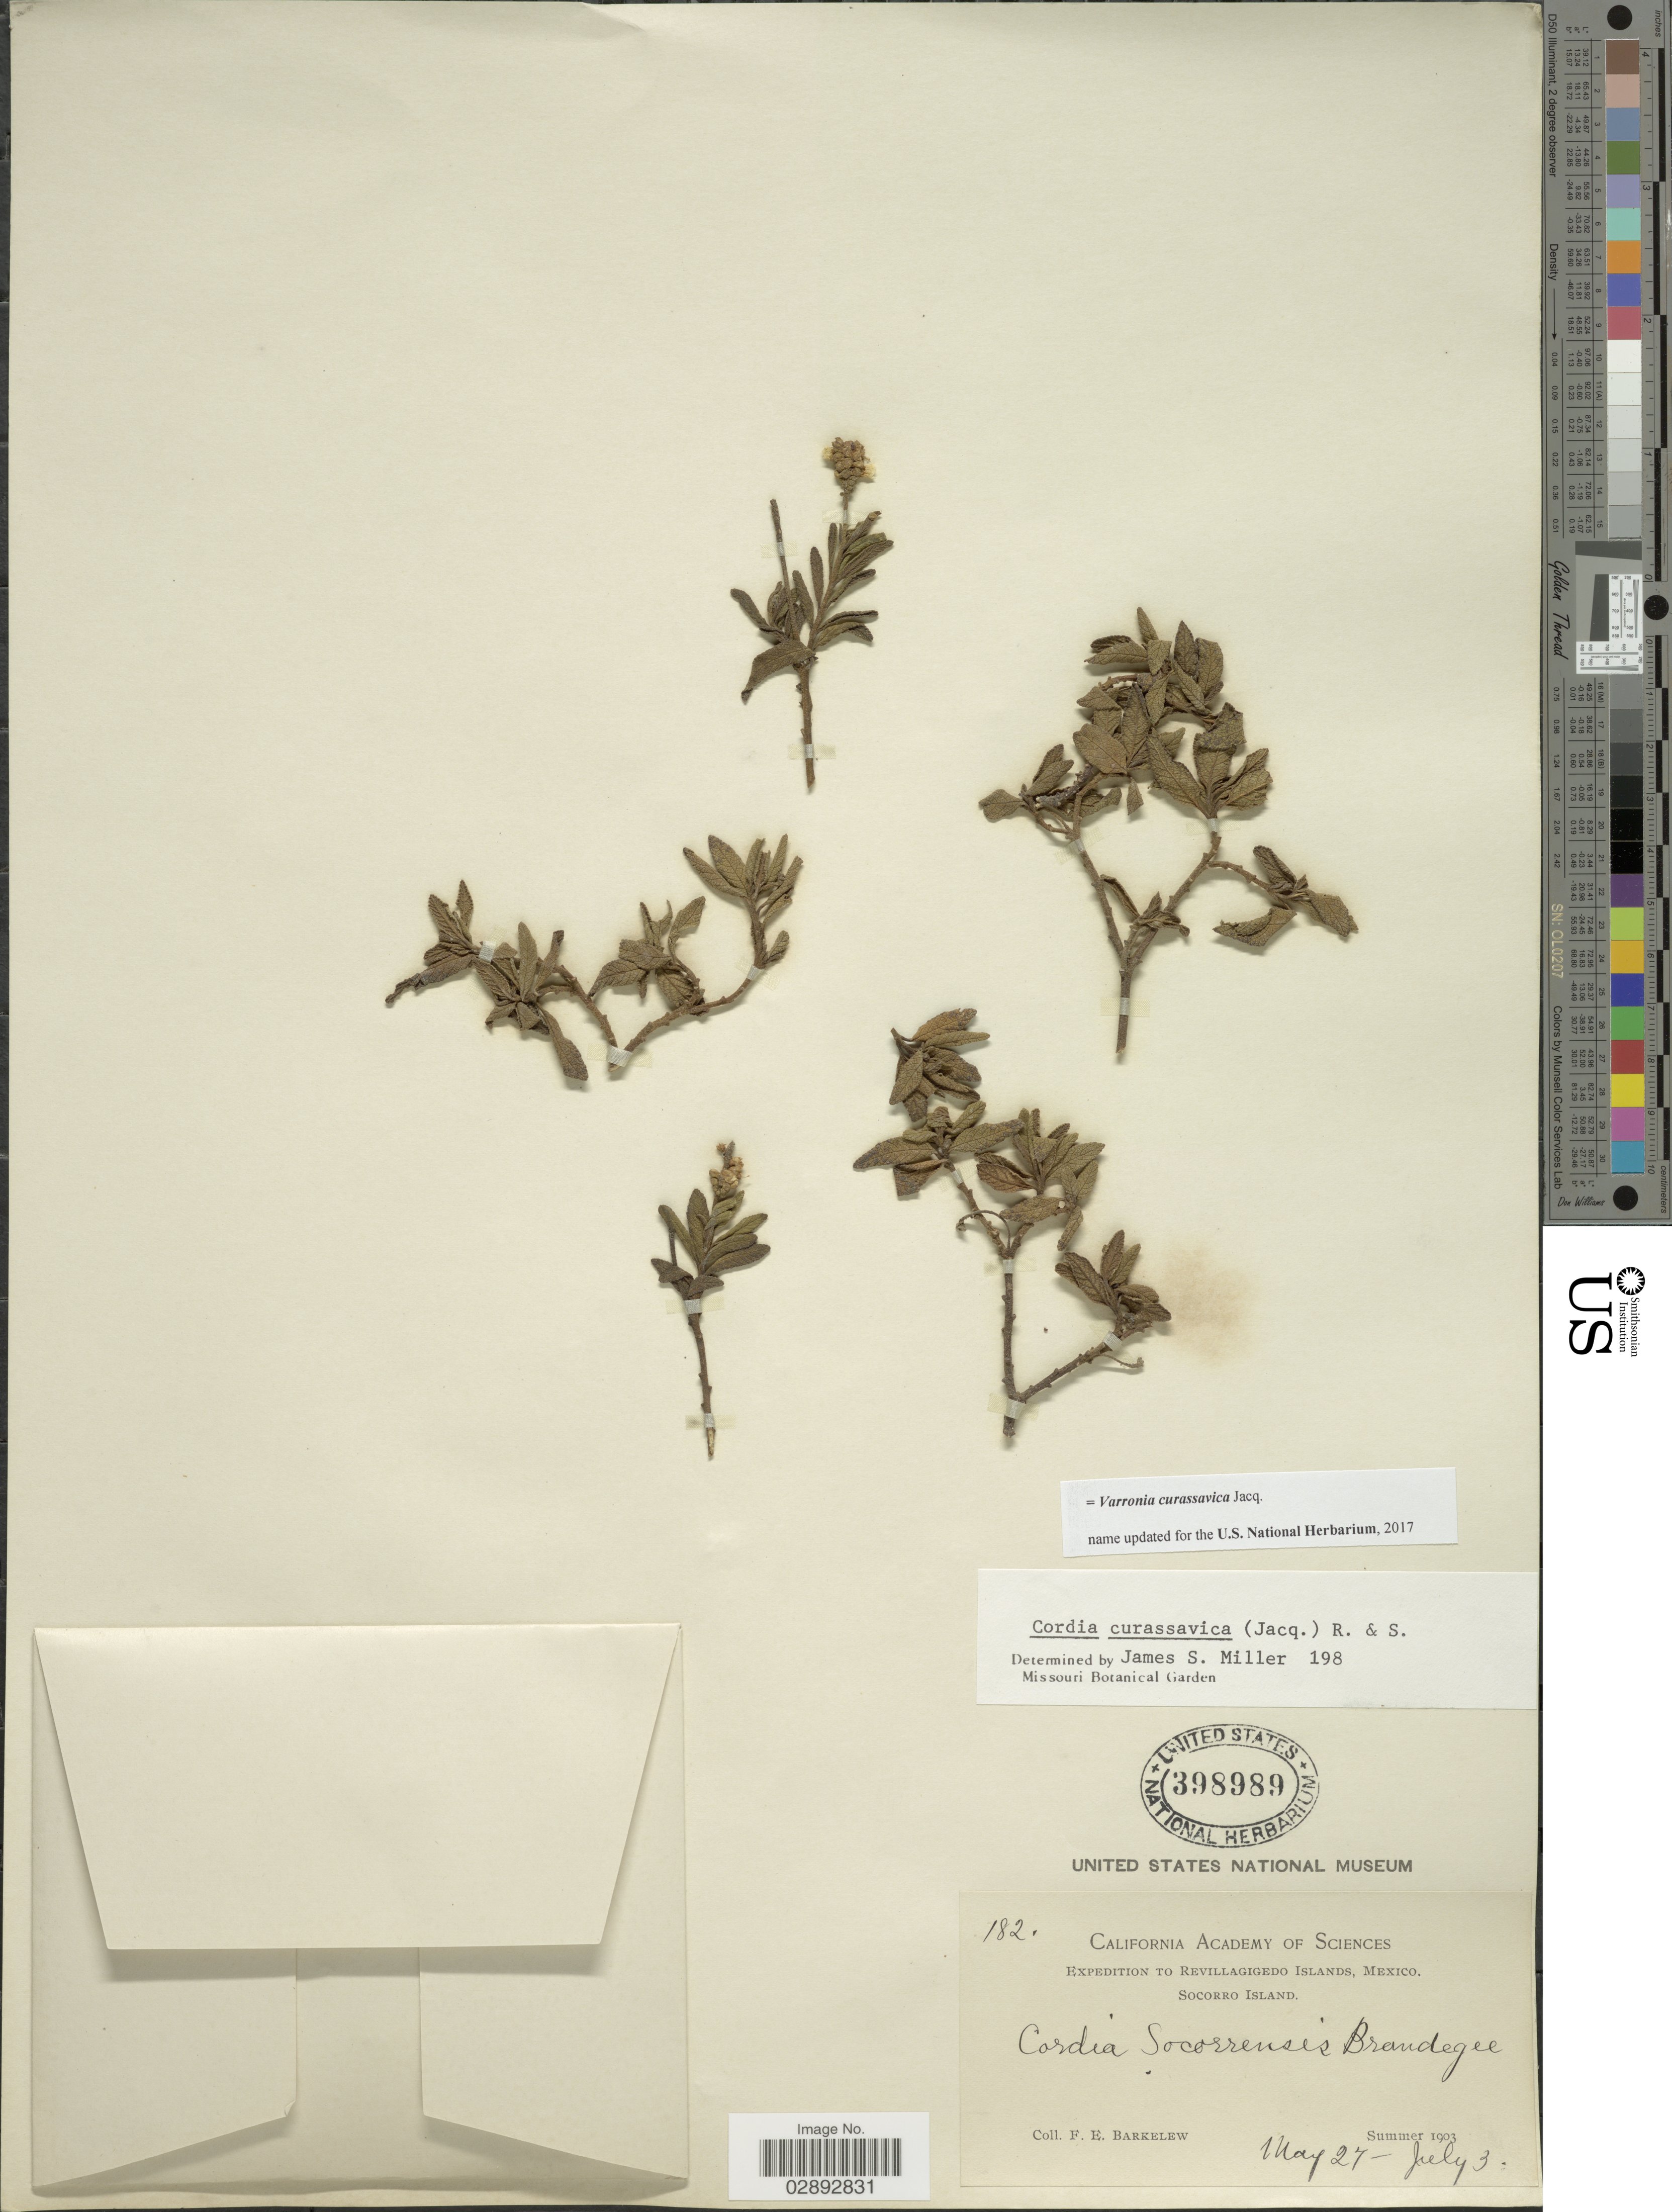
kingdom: Plantae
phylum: Tracheophyta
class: Magnoliopsida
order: Boraginales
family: Cordiaceae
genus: Varronia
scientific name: Varronia curassavica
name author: Jacq.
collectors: F. Barkelew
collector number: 182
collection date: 1903-05-27/1903-07-03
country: Mexico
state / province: Colima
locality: Revillagigedo Islands. Socorro Island.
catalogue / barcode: US 398989